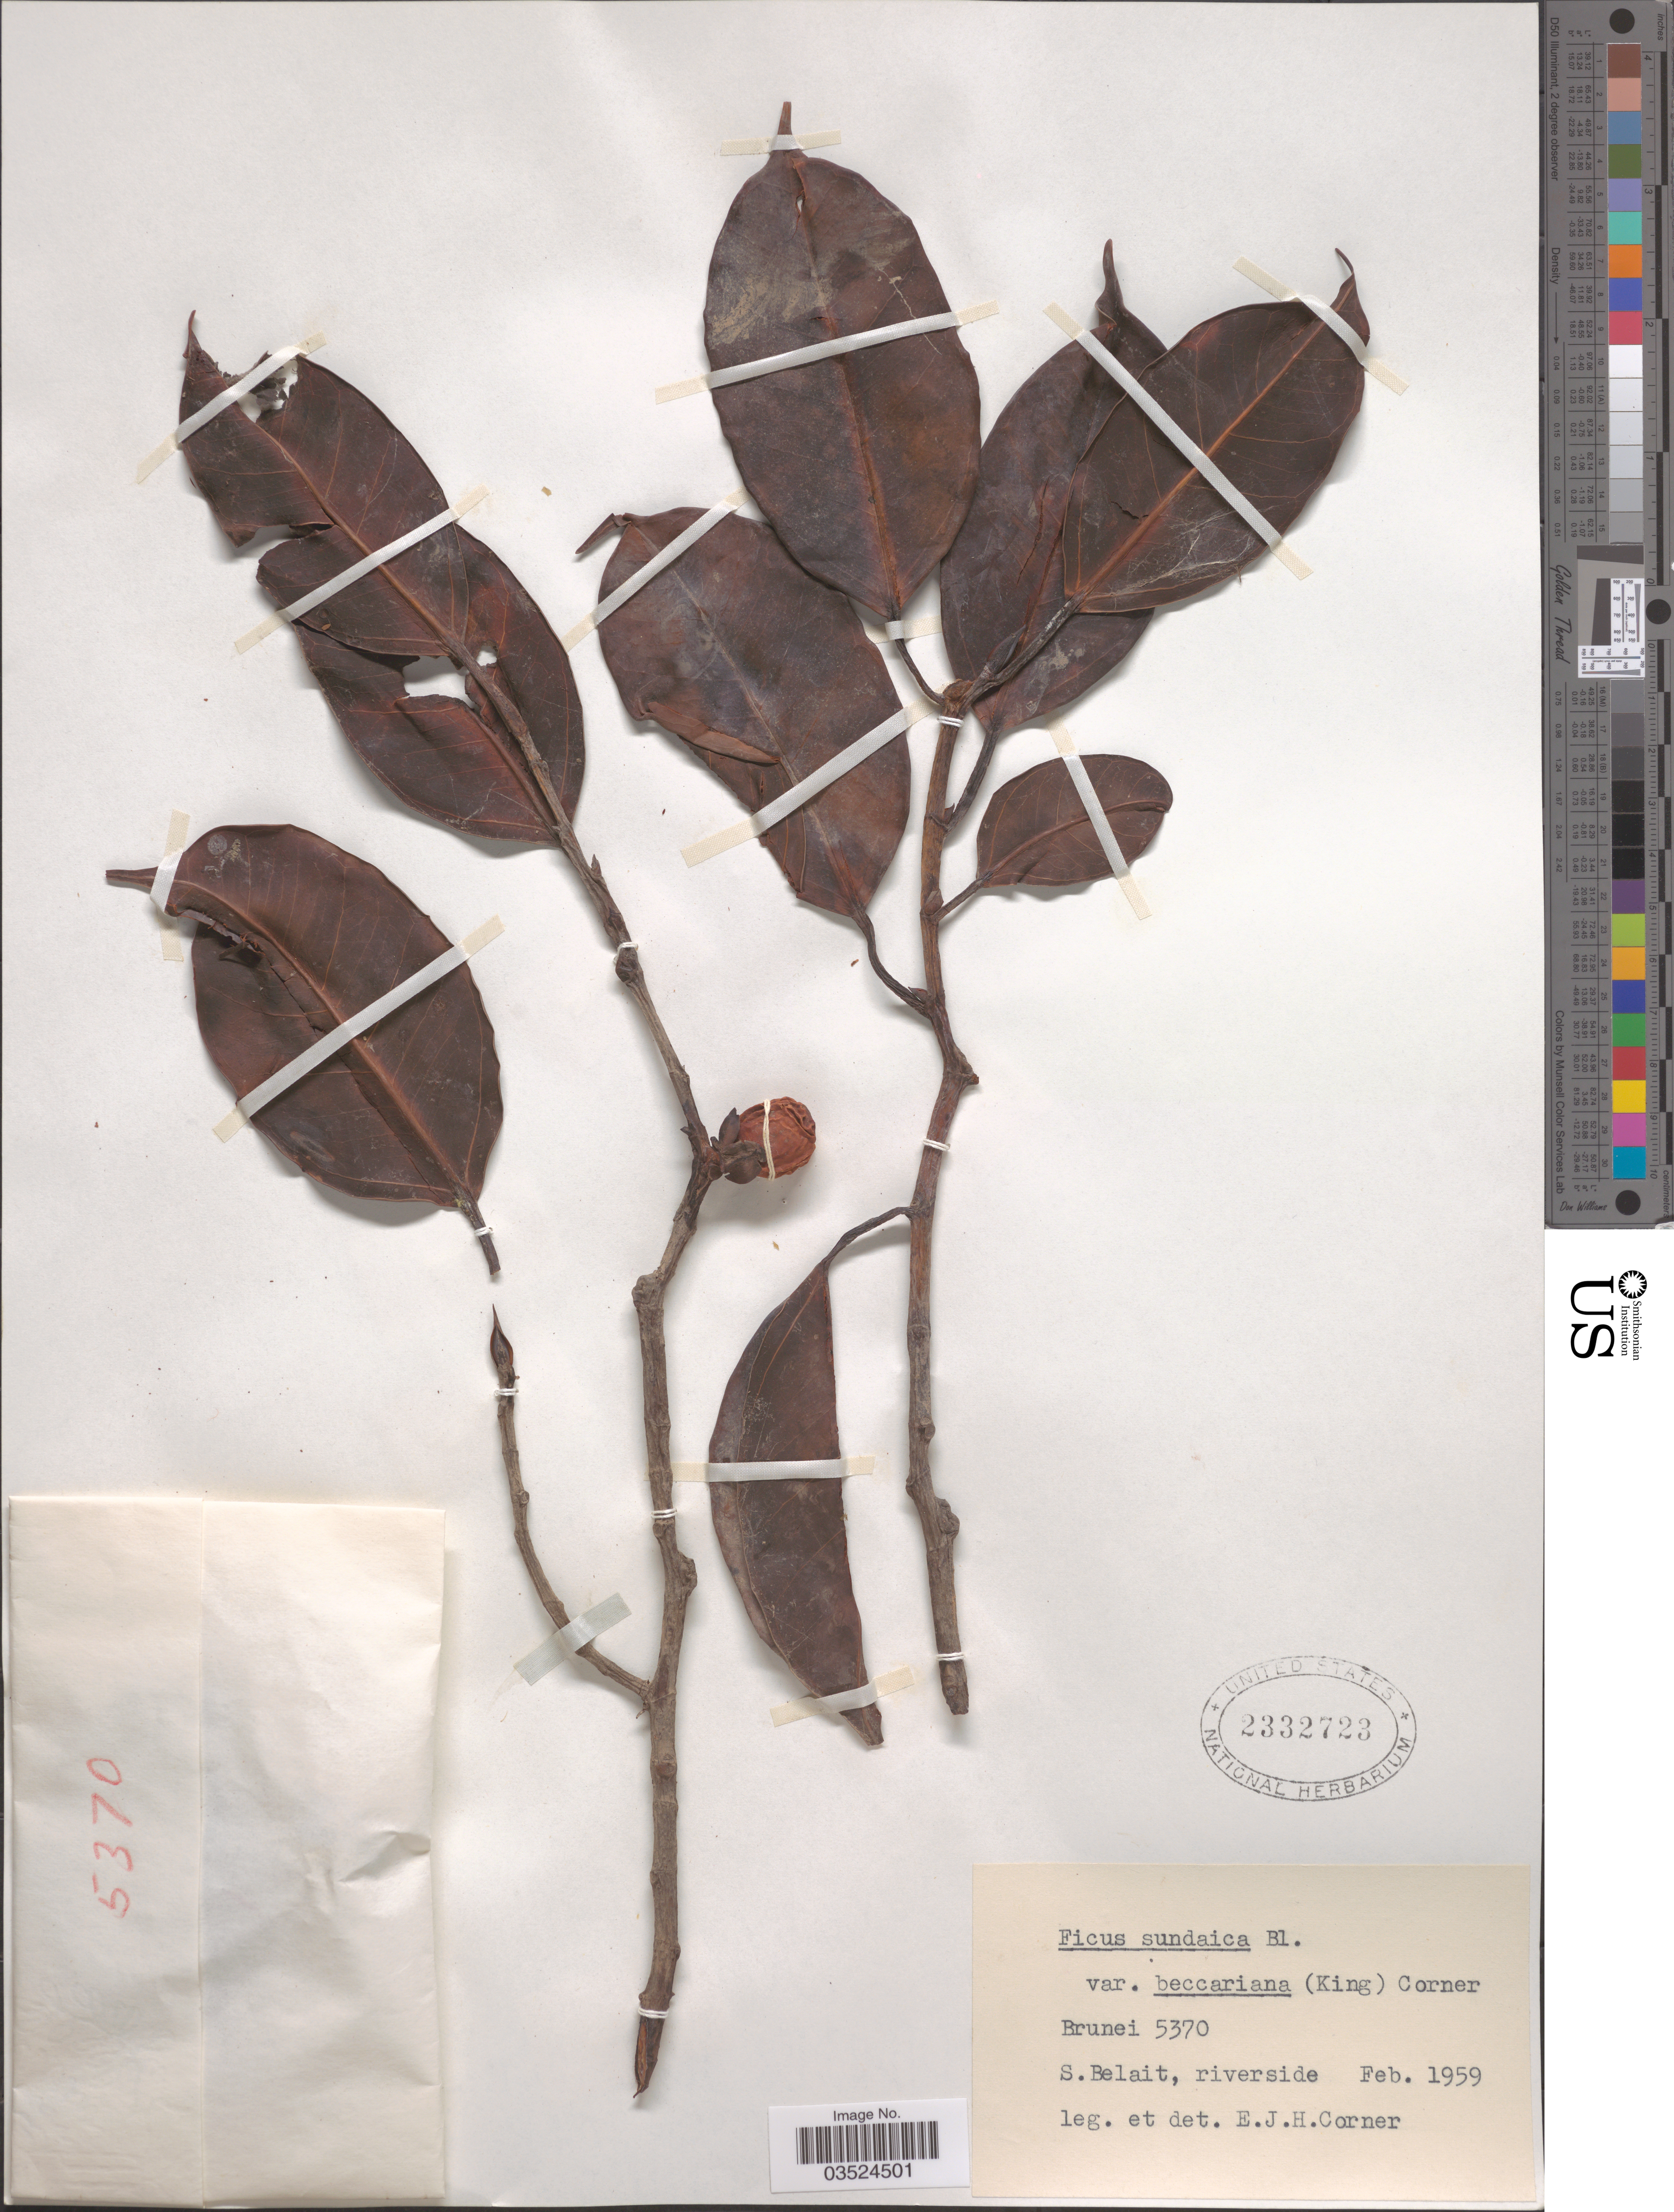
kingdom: Plantae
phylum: Tracheophyta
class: Magnoliopsida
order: Rosales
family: Moraceae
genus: Ficus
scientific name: Ficus sundaica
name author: Blume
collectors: E. Corner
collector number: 5370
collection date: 1959-02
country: Brunei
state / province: Belait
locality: S. Belait, riverside.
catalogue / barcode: US 2332723